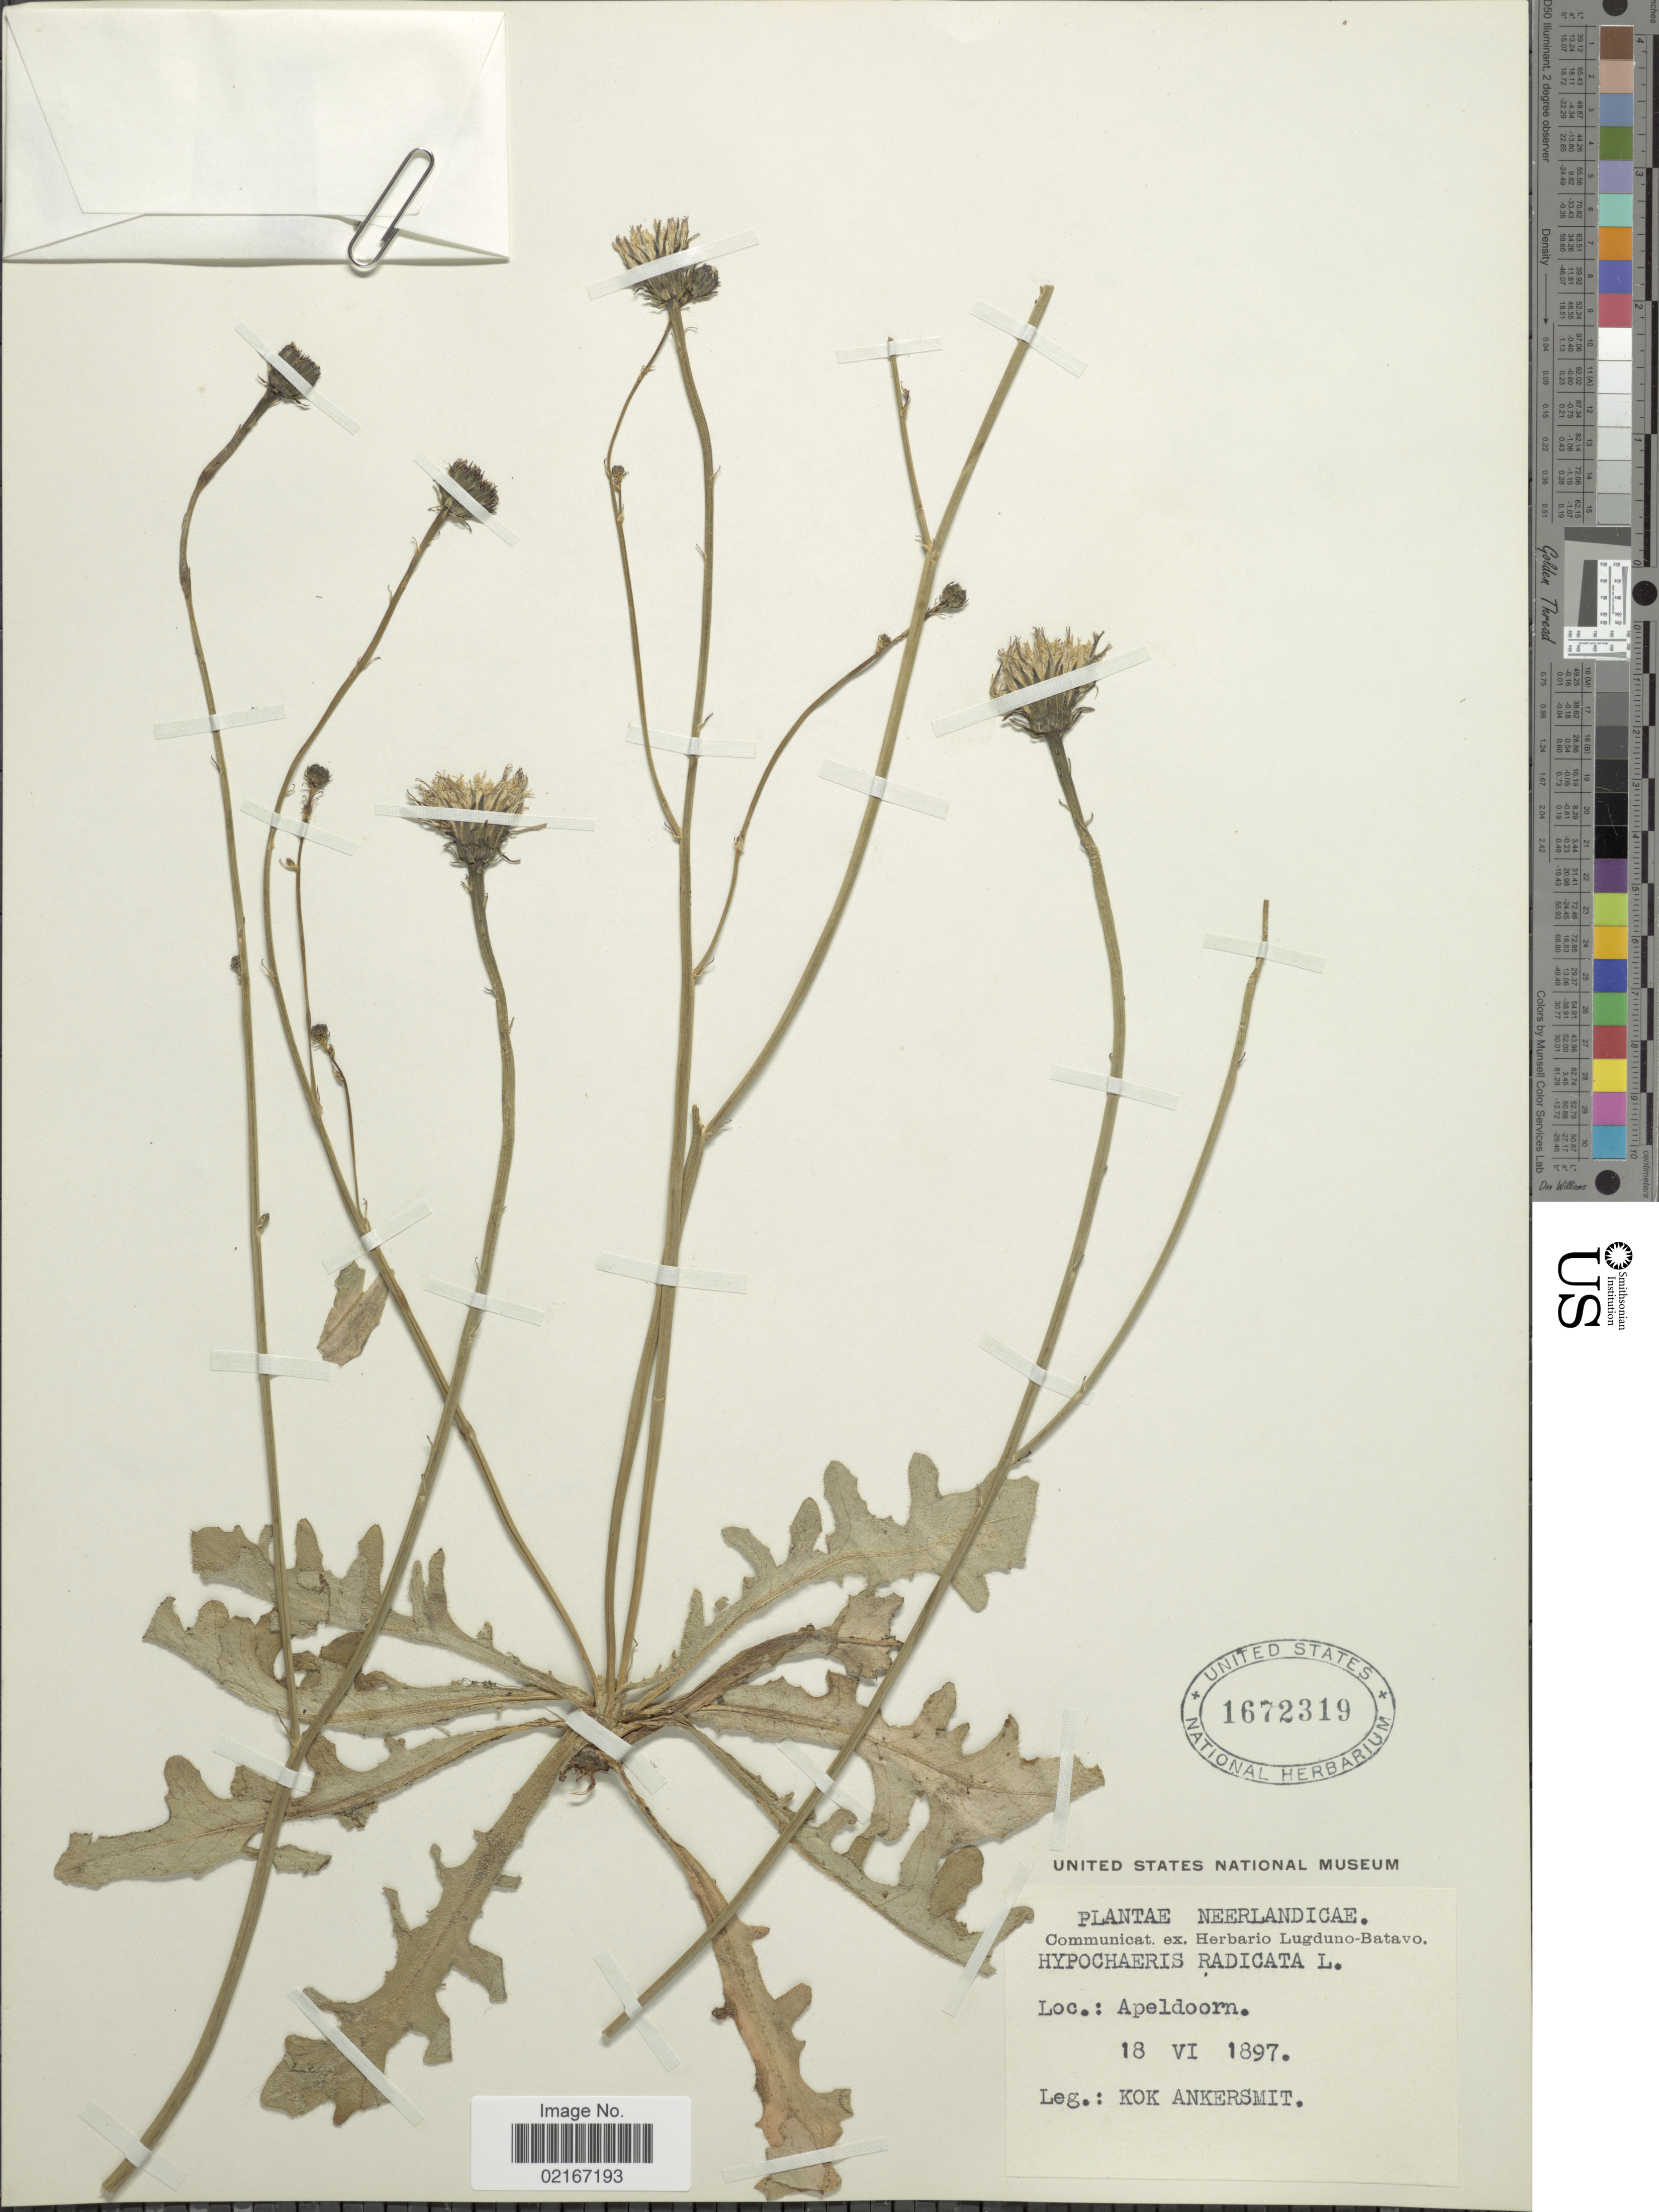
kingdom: Plantae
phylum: Tracheophyta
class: Magnoliopsida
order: Asterales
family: Asteraceae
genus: Hypochaeris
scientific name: Hypochaeris radicata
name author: L.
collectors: Kok Ankersmit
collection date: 1897-06-18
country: Netherlands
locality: Neerlandicae, Apeldoorn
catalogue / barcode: US 1672319